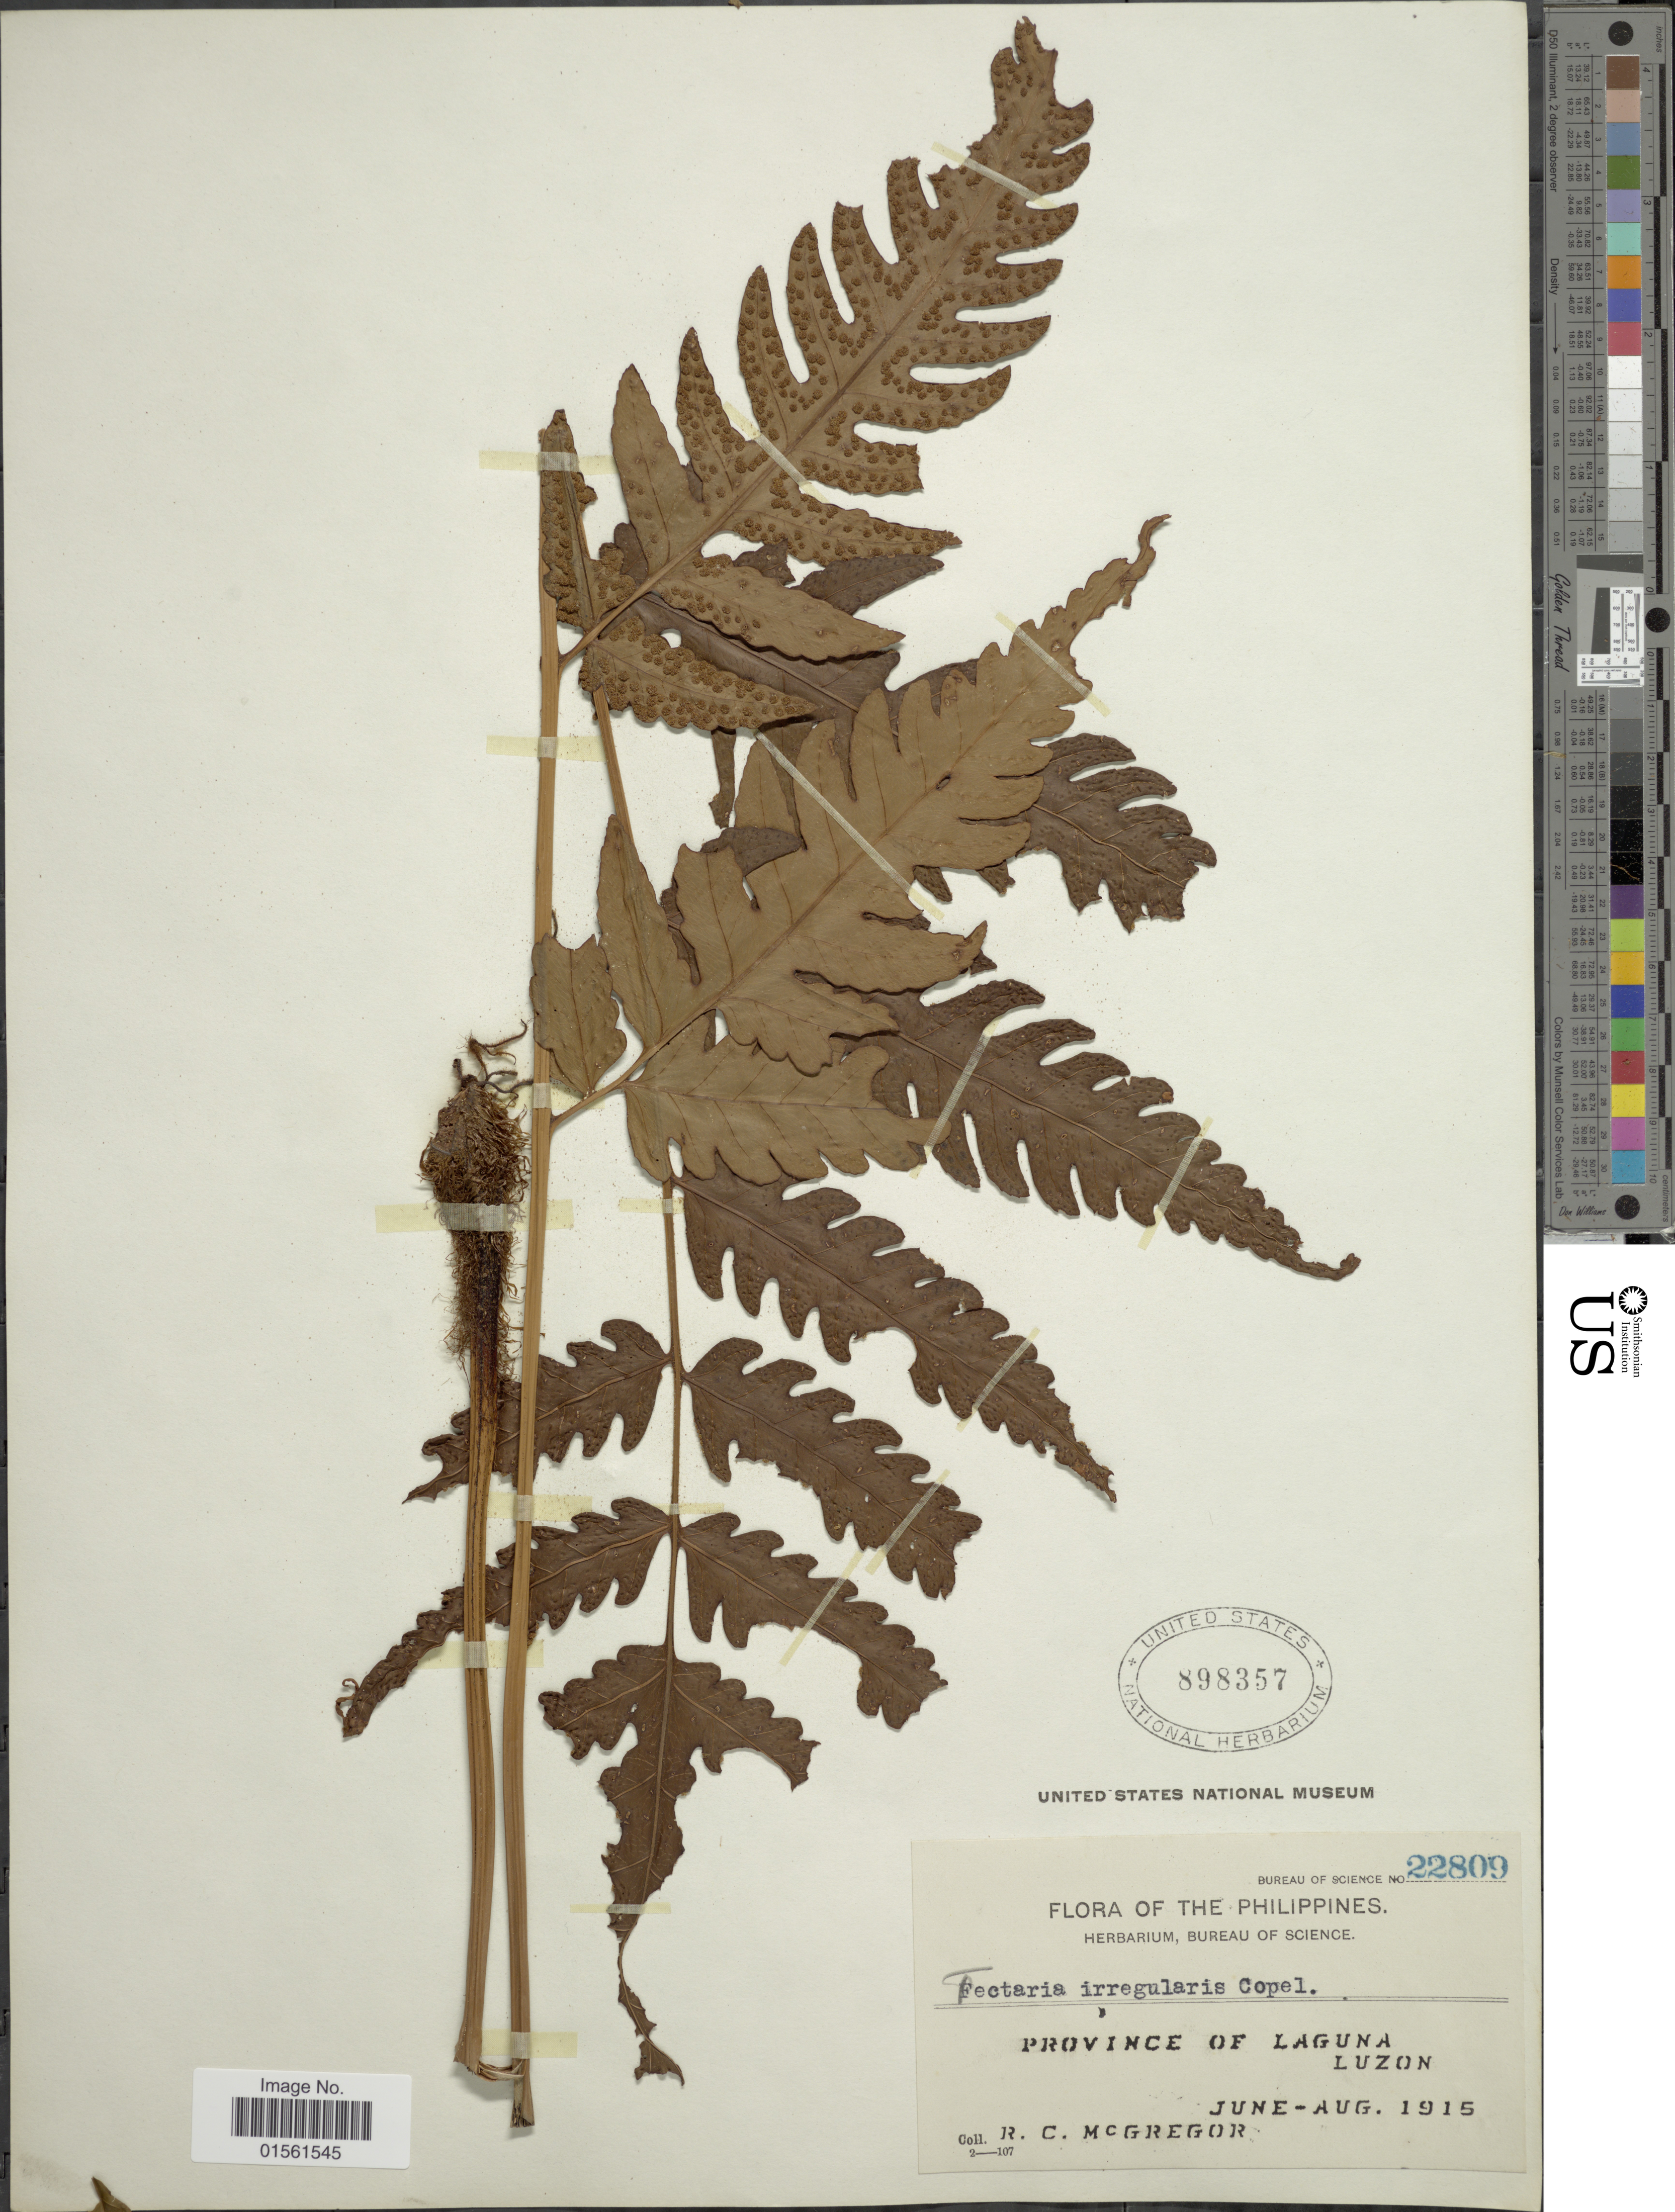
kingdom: Plantae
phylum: Tracheophyta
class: Polypodiopsida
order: Polypodiales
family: Dryopteridaceae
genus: Pleocnemia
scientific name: Pleocnemia brongniartii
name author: (Bory) Holttum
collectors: R. C. McGregor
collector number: Bureau of Science 22809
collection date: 1915-06/1915-08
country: Philippines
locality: Province of Laguna, Luzon.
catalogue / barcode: US 898357